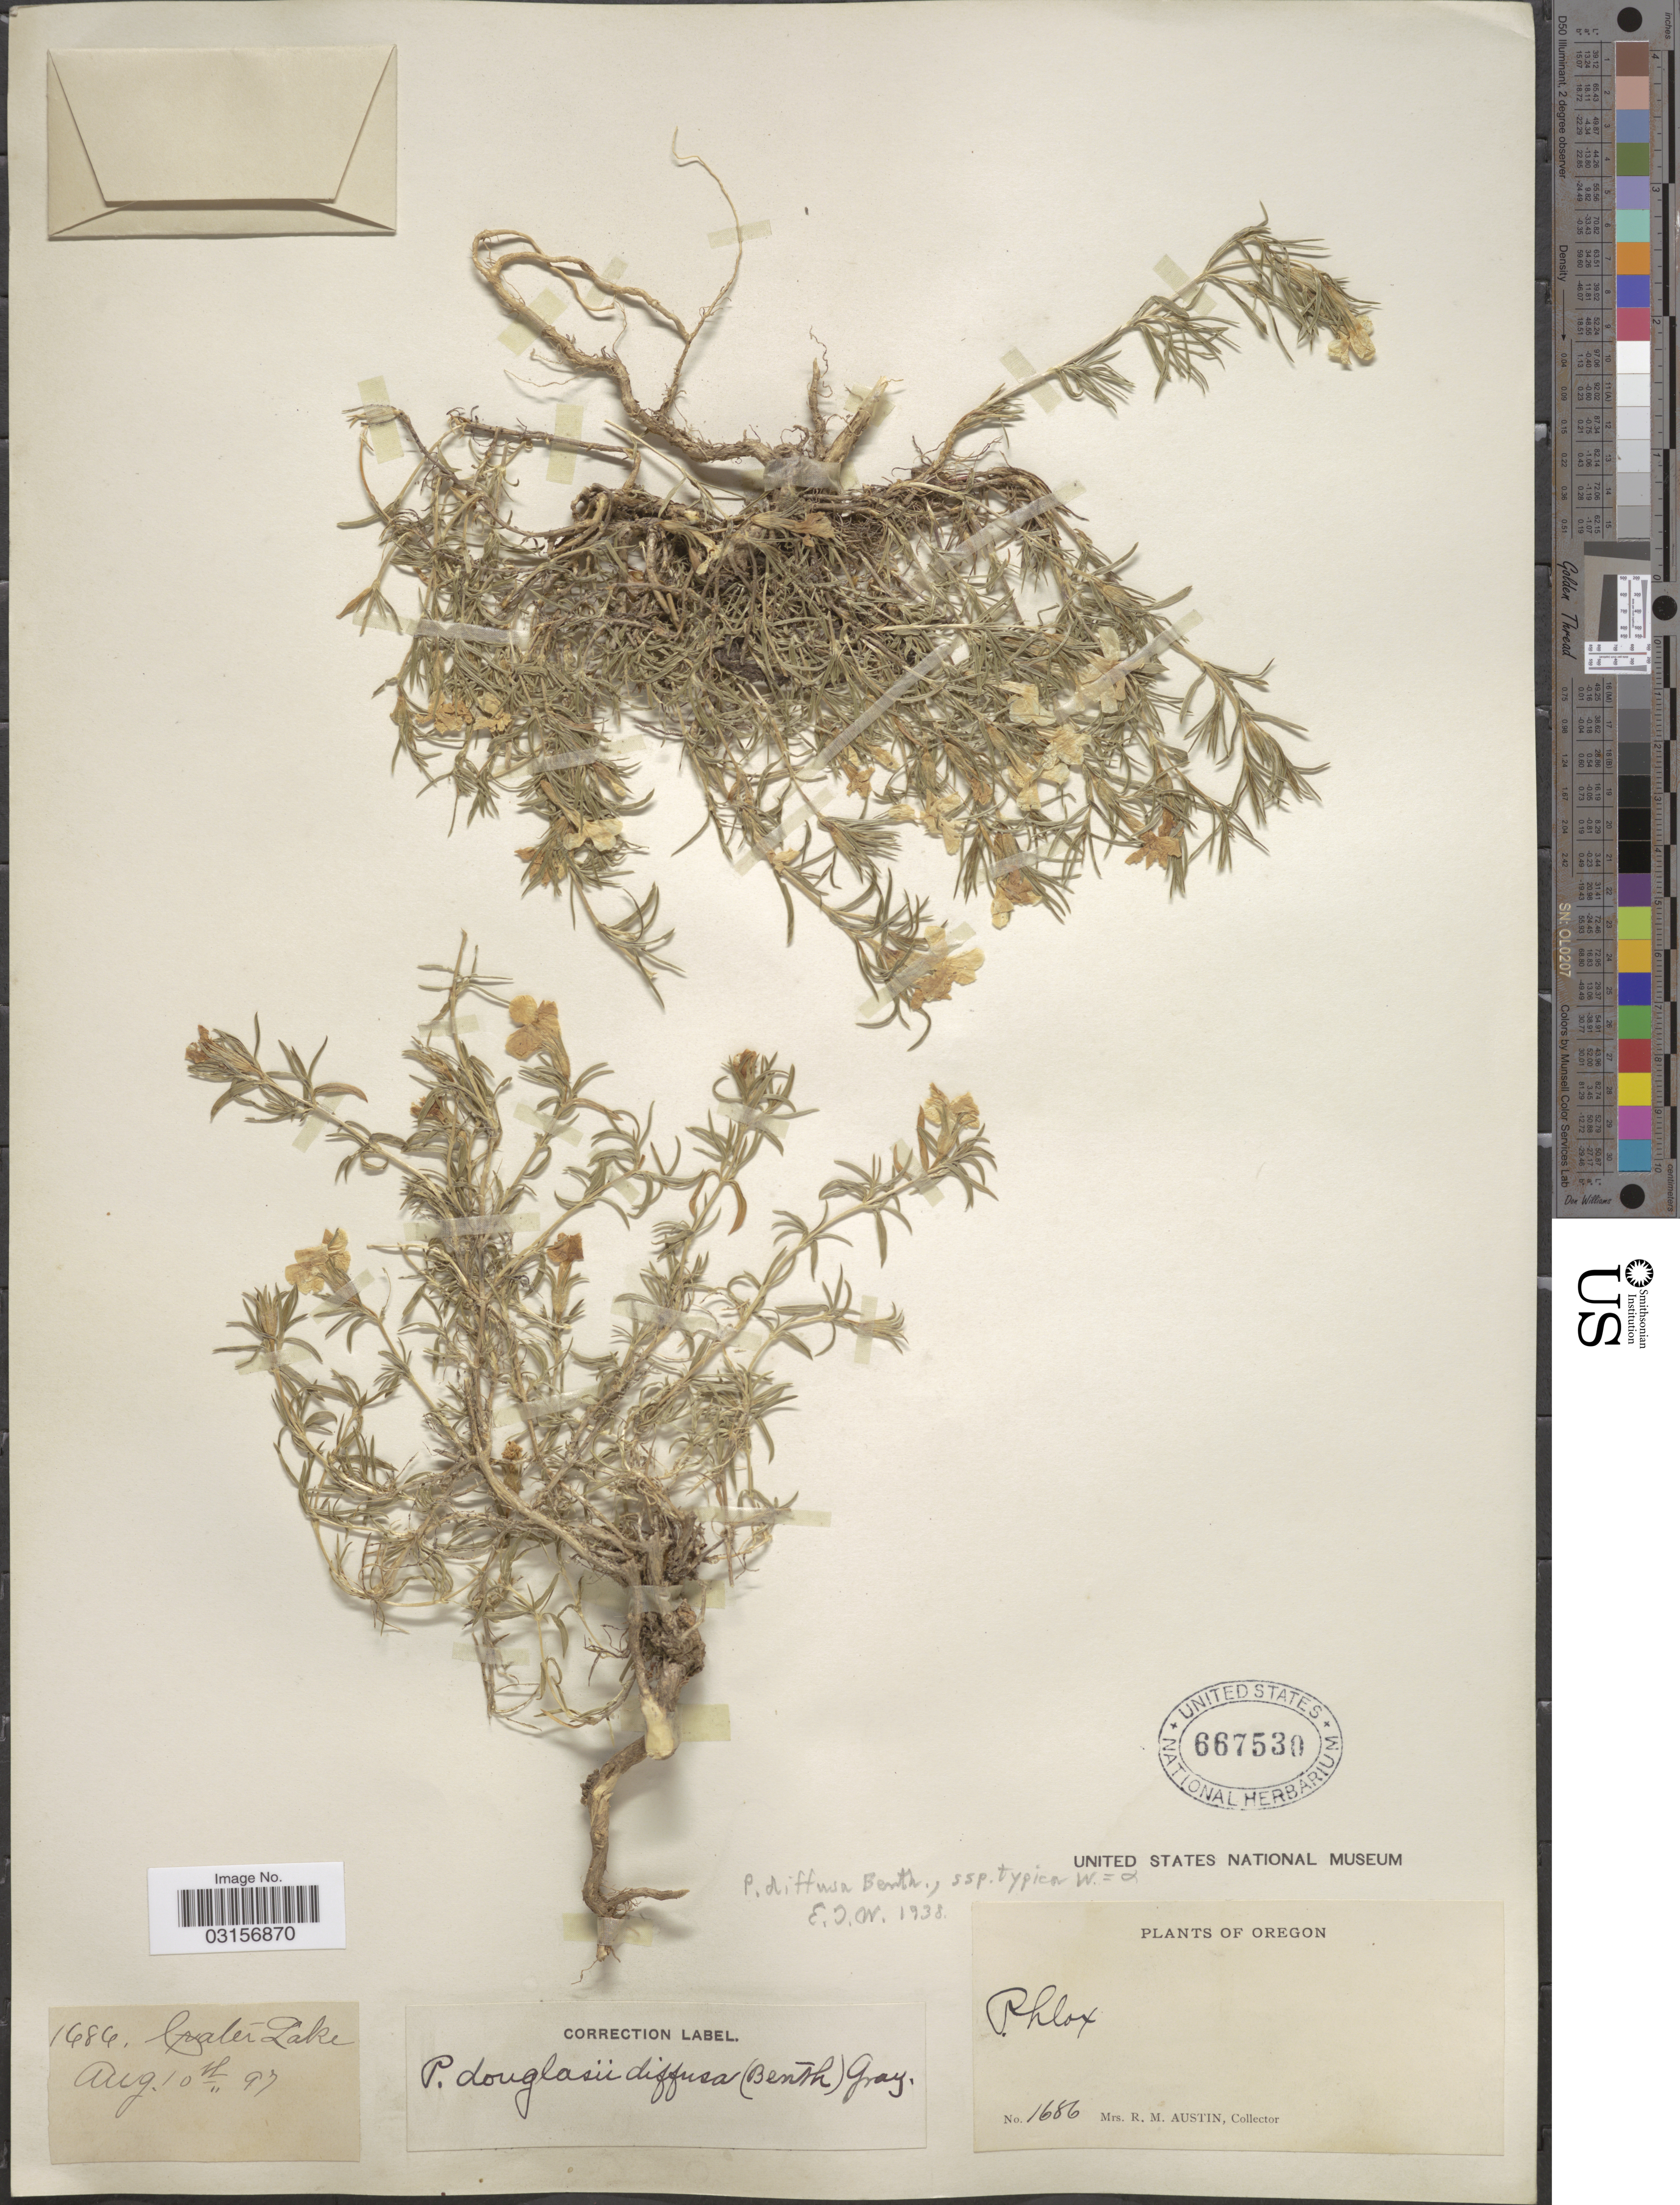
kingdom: Plantae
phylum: Tracheophyta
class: Magnoliopsida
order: Ericales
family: Polemoniaceae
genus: Phlox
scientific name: Phlox diffusa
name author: Benth.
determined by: Mayfield, M. H.; Ferguson, C. J.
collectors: R. Austin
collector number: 1686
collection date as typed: Transcribed d/m/y: 10/8/97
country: United States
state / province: Oregon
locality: Crater Lake.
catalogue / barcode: US 667530